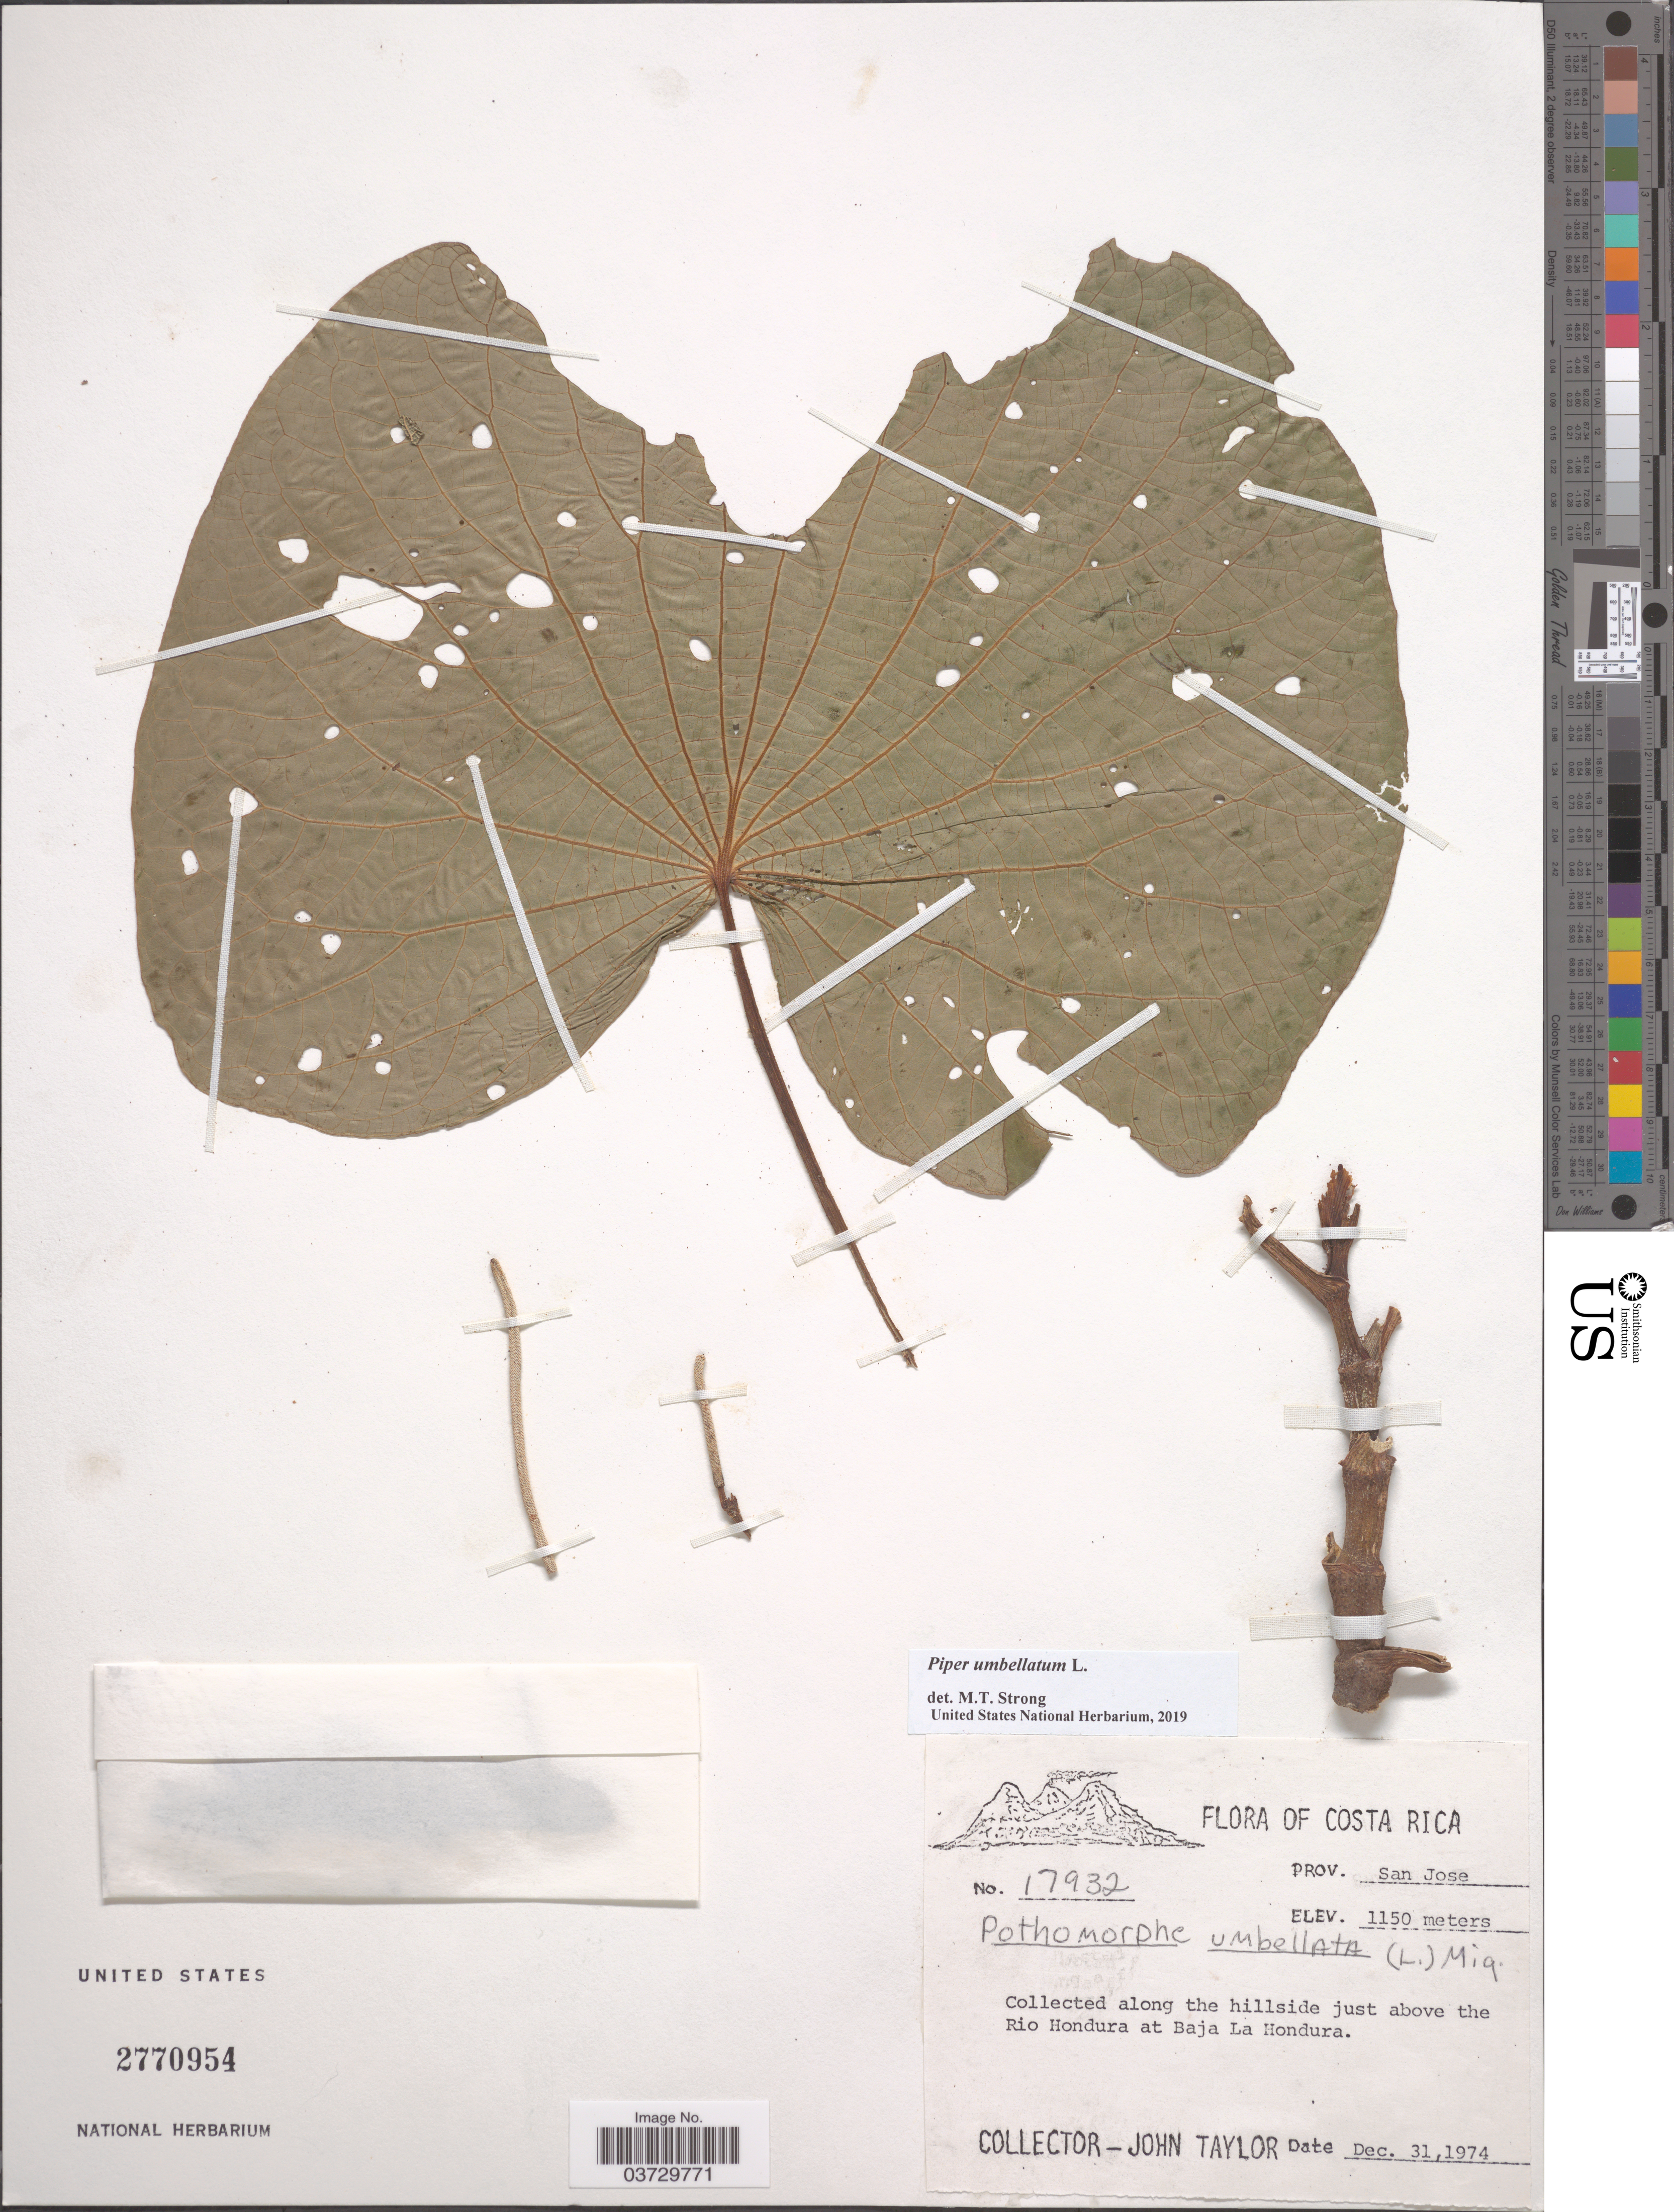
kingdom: Plantae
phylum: Tracheophyta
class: Magnoliopsida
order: Piperales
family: Piperaceae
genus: Piper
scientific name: Piper umbellatum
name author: L.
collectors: J. Taylor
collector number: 17932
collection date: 1974-12-31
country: Costa Rica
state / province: San José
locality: Along the hillside just above the Rio Hondura at Baja La Hondura.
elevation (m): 1150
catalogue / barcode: US 2770954